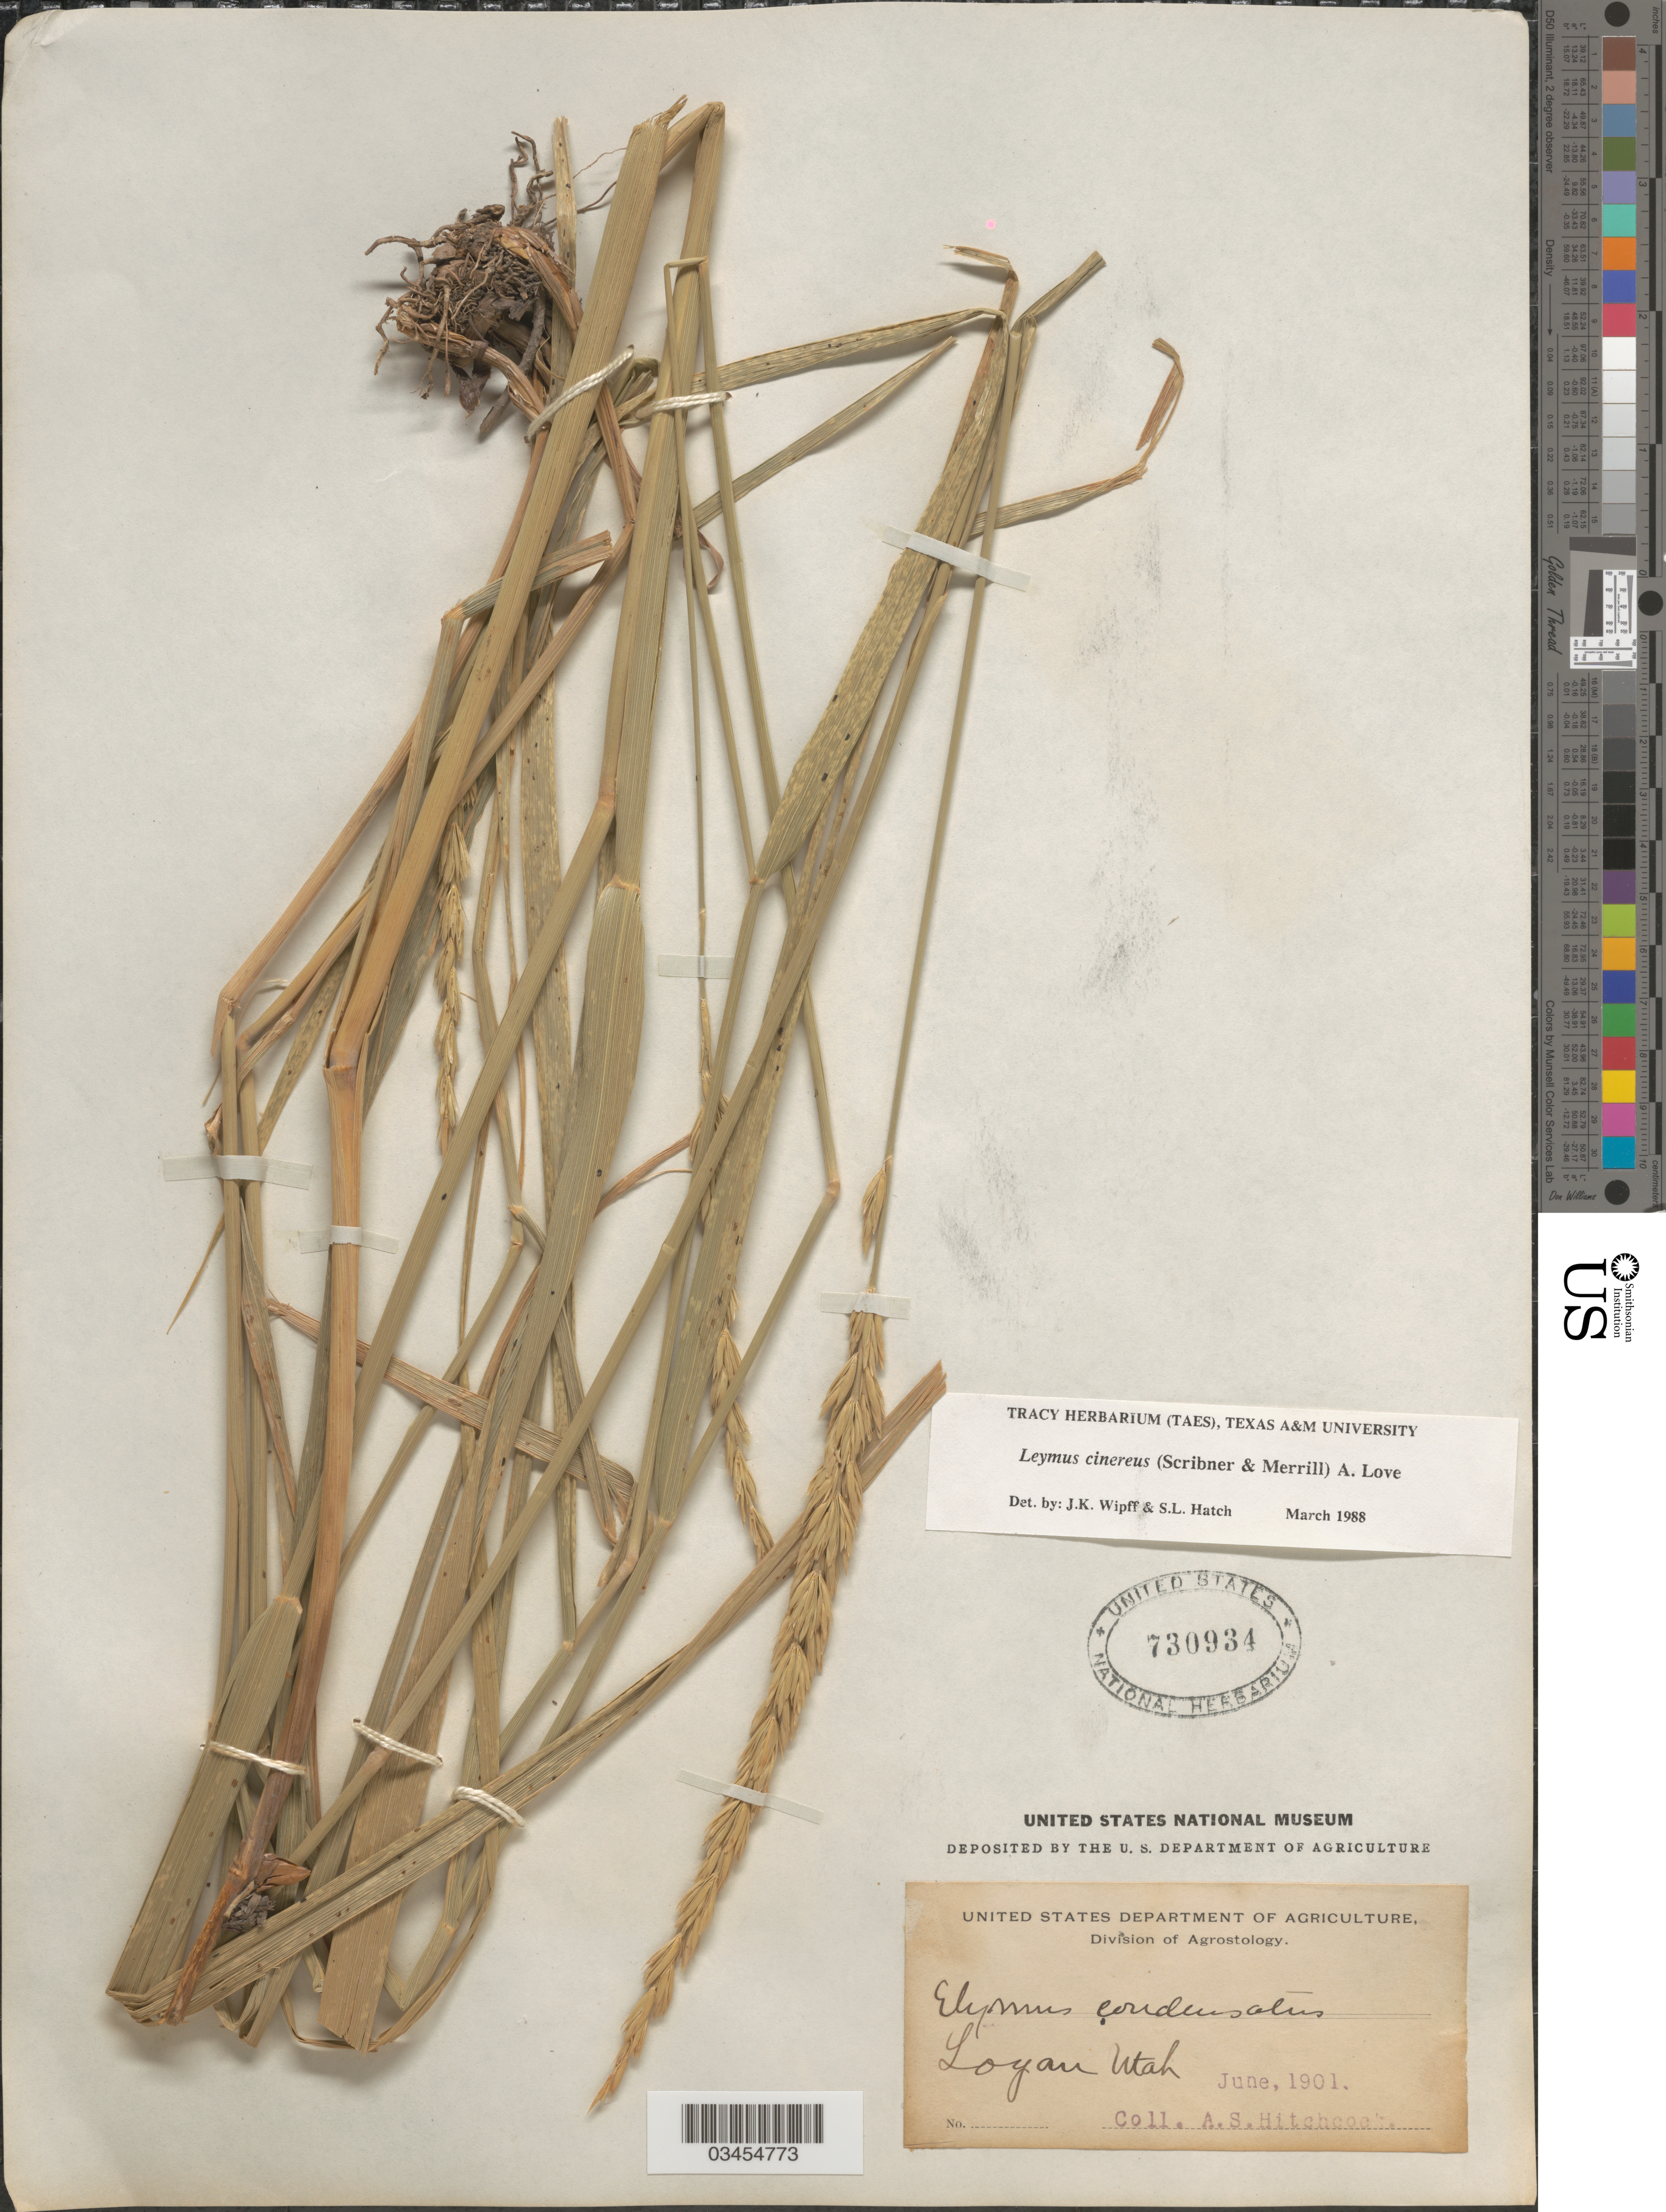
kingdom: Plantae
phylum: Tracheophyta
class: Liliopsida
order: Poales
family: Poaceae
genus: Leymus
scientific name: Leymus cinereus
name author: (Scribn. & Merr.) Á. Löve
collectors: A. S. Hitchcock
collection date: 1901-06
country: United States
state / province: Utah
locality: Logan.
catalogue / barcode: US 730934